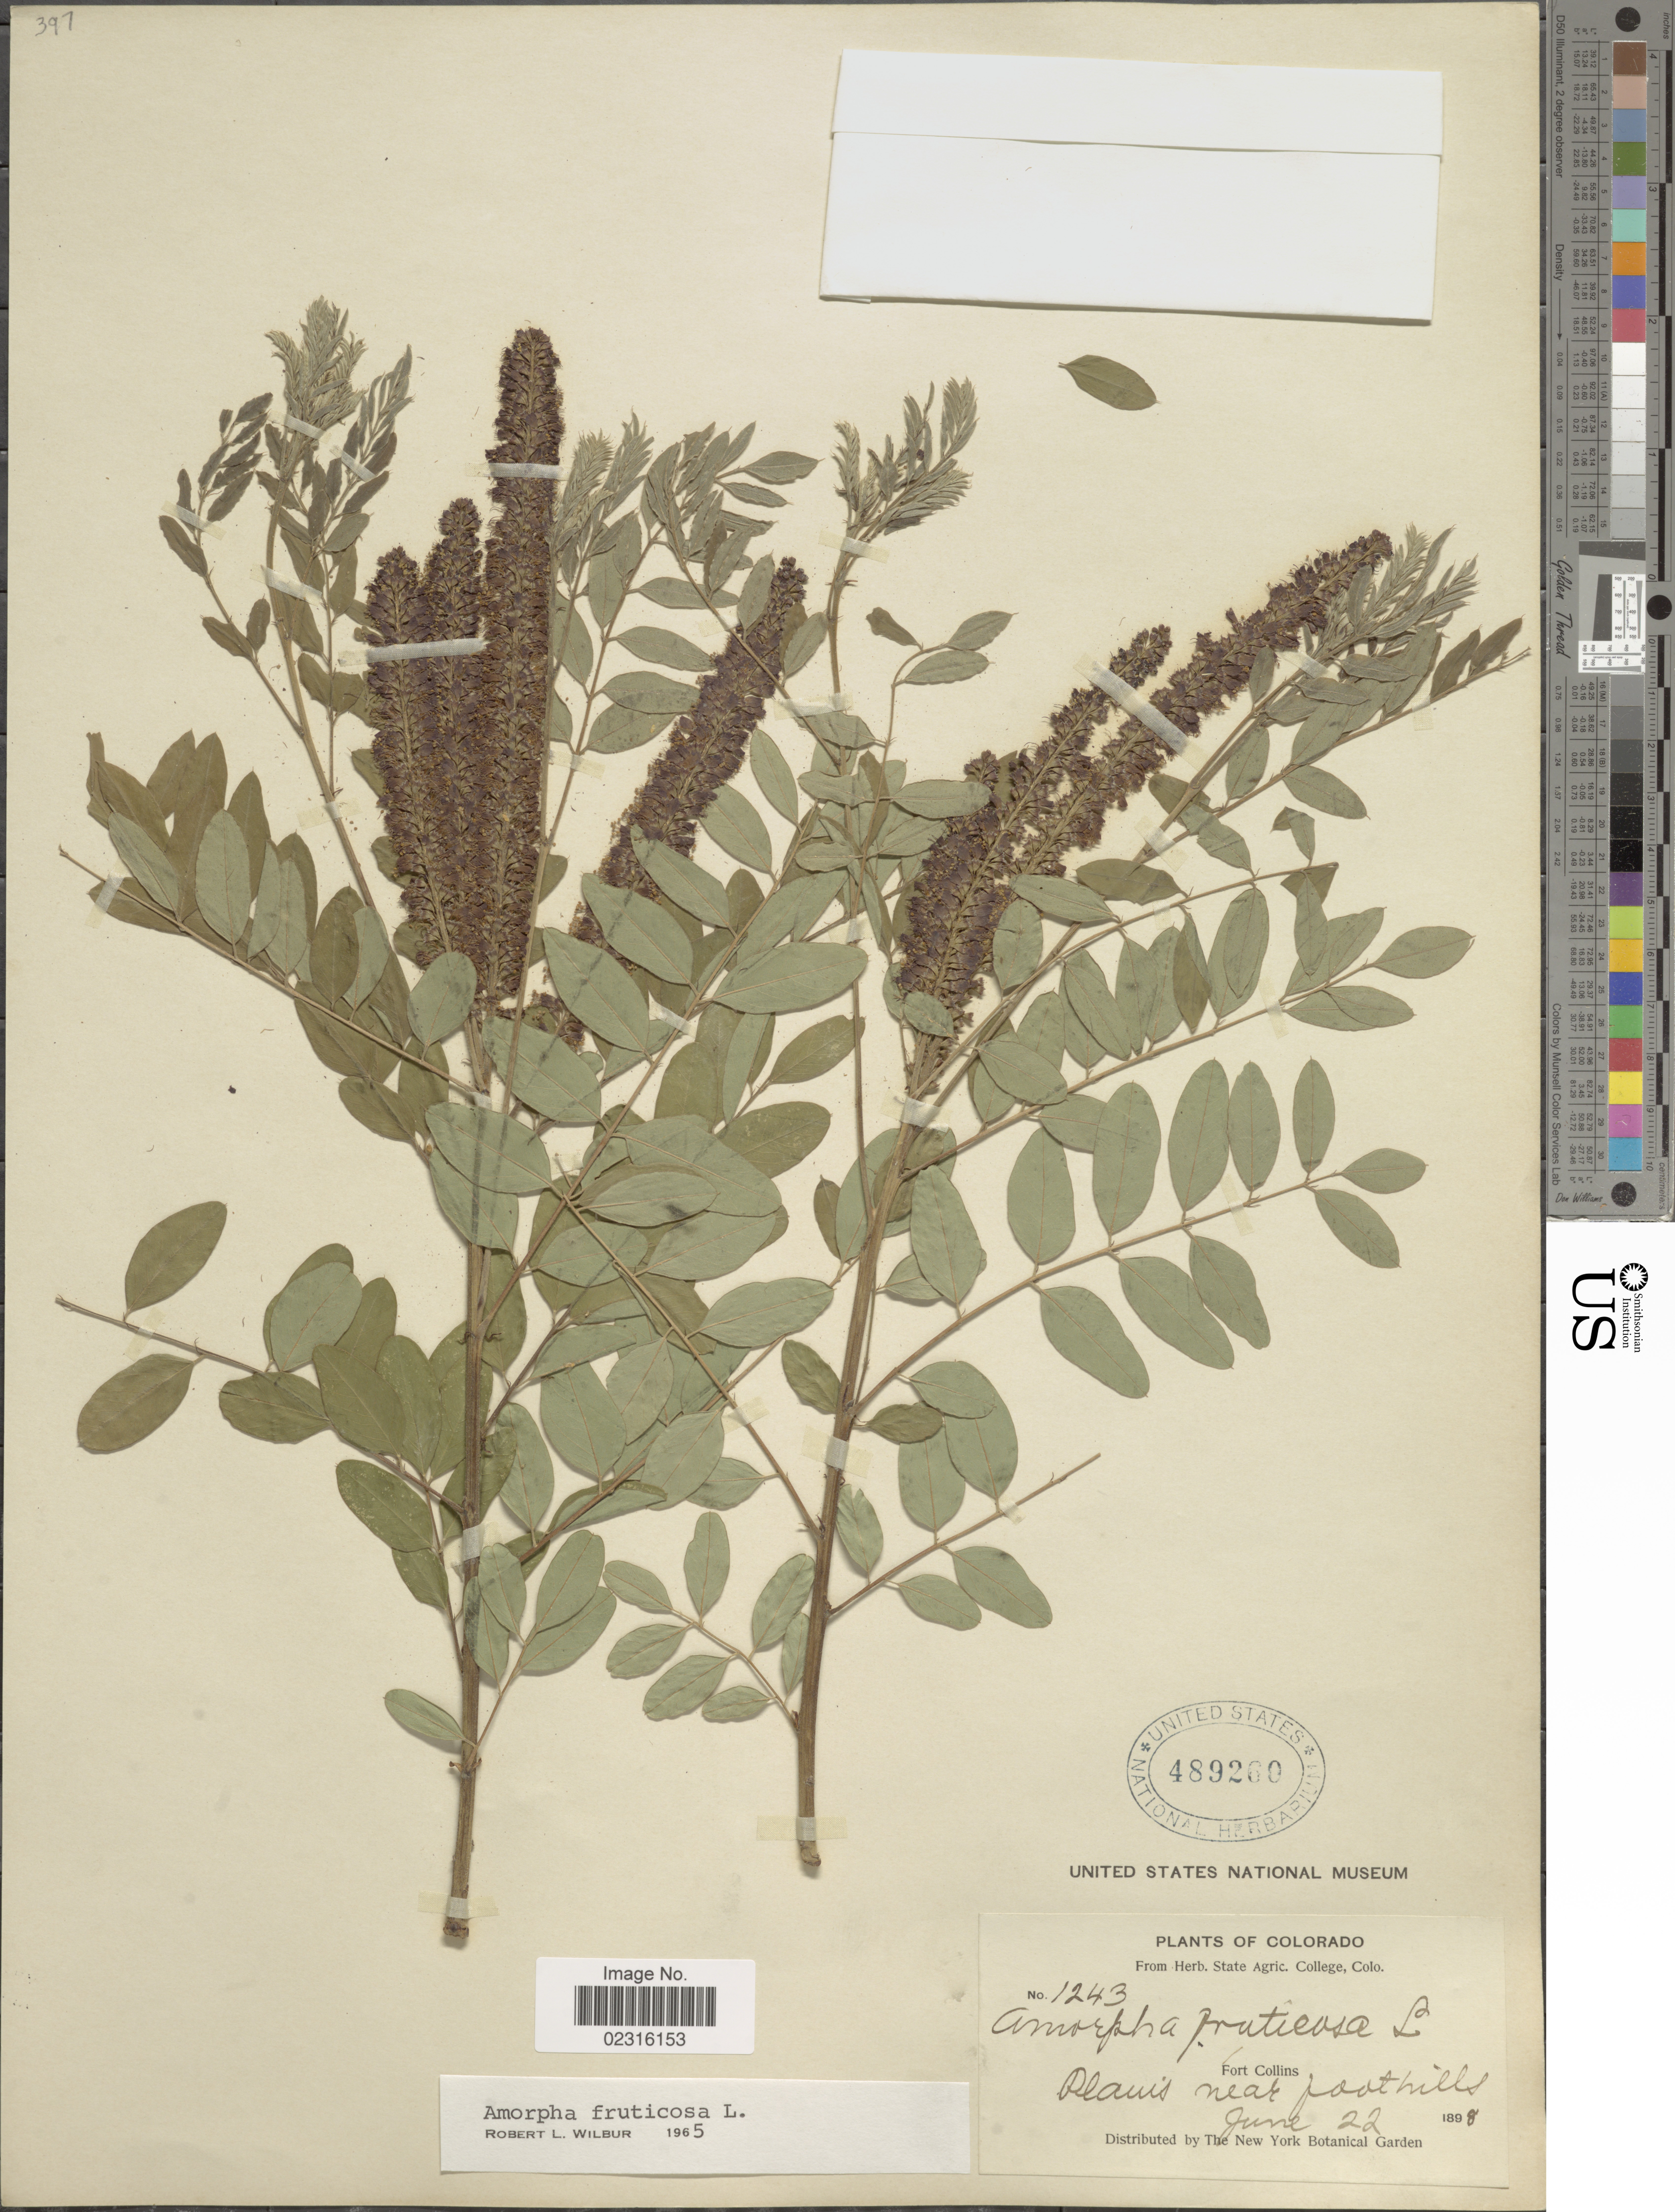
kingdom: Plantae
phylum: Tracheophyta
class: Magnoliopsida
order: Fabales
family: Fabaceae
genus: Amorpha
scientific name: Amorpha fruticosa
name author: L.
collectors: ex herb. State Agric. College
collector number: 1243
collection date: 1898-06-22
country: United States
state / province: Colorado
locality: Fort Collins, Plains near foothills,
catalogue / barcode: US 489260